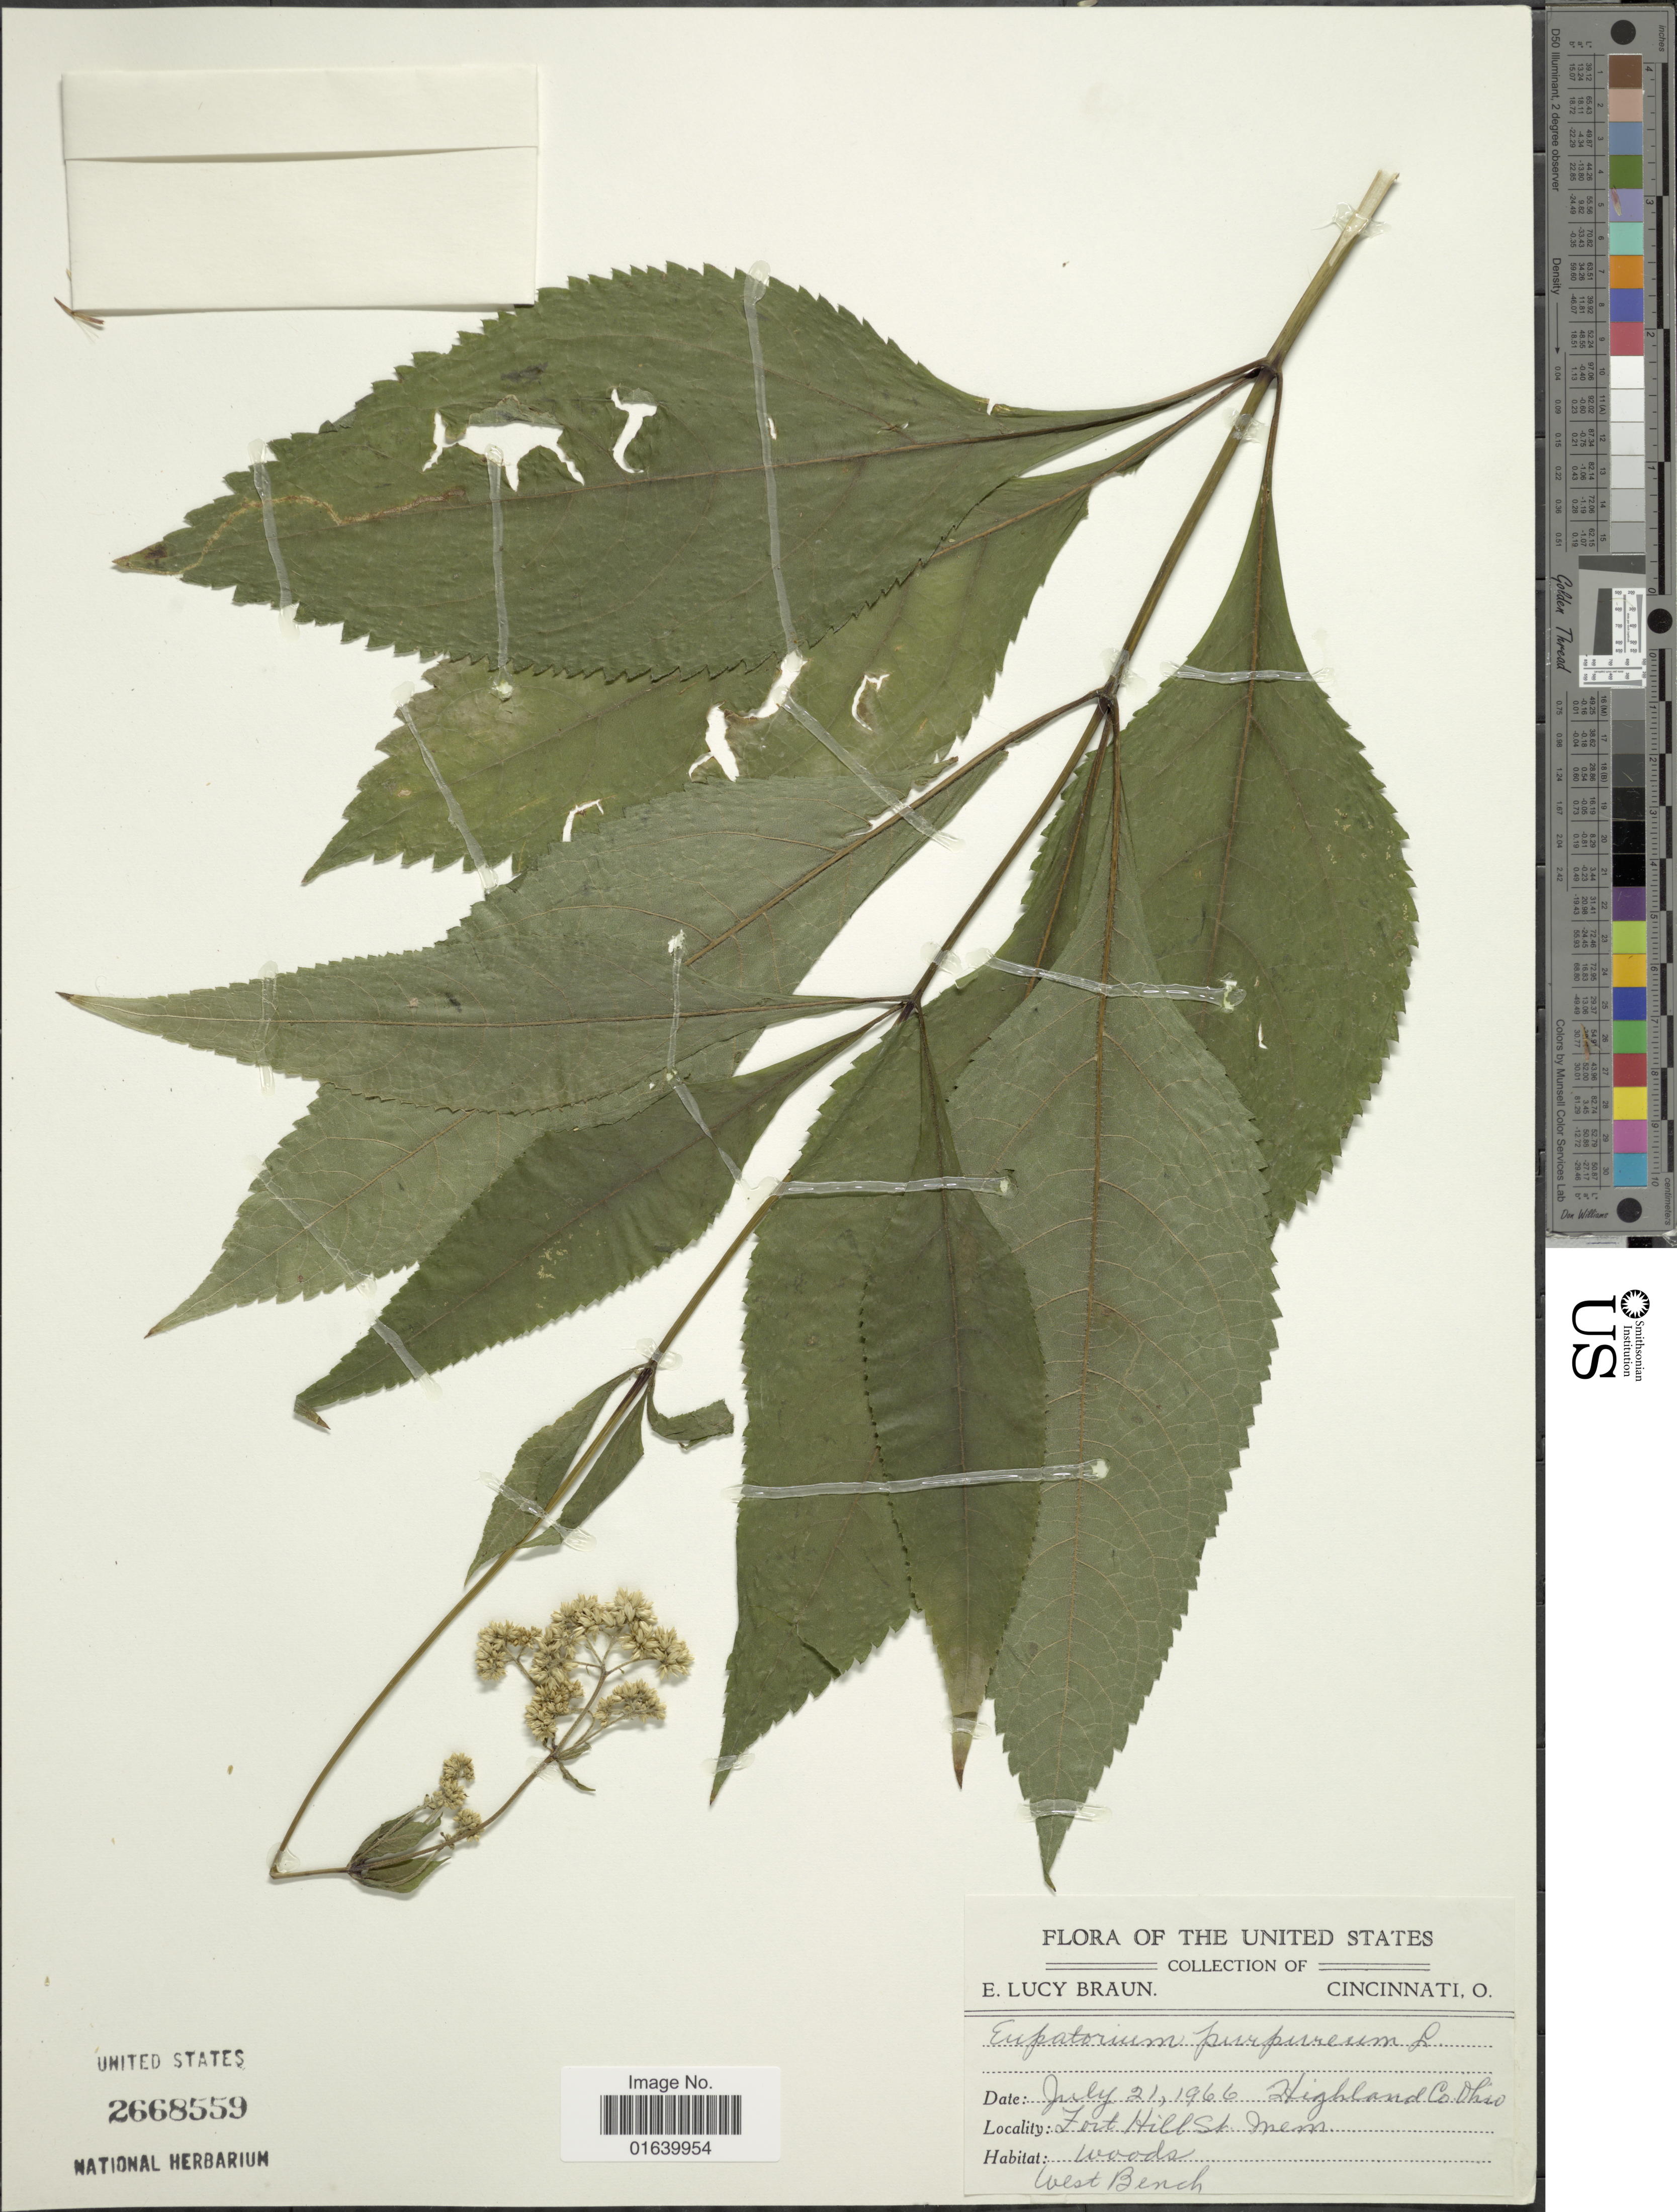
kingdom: Plantae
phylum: Tracheophyta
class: Magnoliopsida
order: Asterales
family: Asteraceae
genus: Eupatorium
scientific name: Eupatorium purpureum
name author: (L.) E.E. Lamont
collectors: E. L. Braun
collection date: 1966-07-21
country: United States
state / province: Ohio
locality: The United States, Ohio, Highland Co. Fort Hill St. Mem.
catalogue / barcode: US 2668559